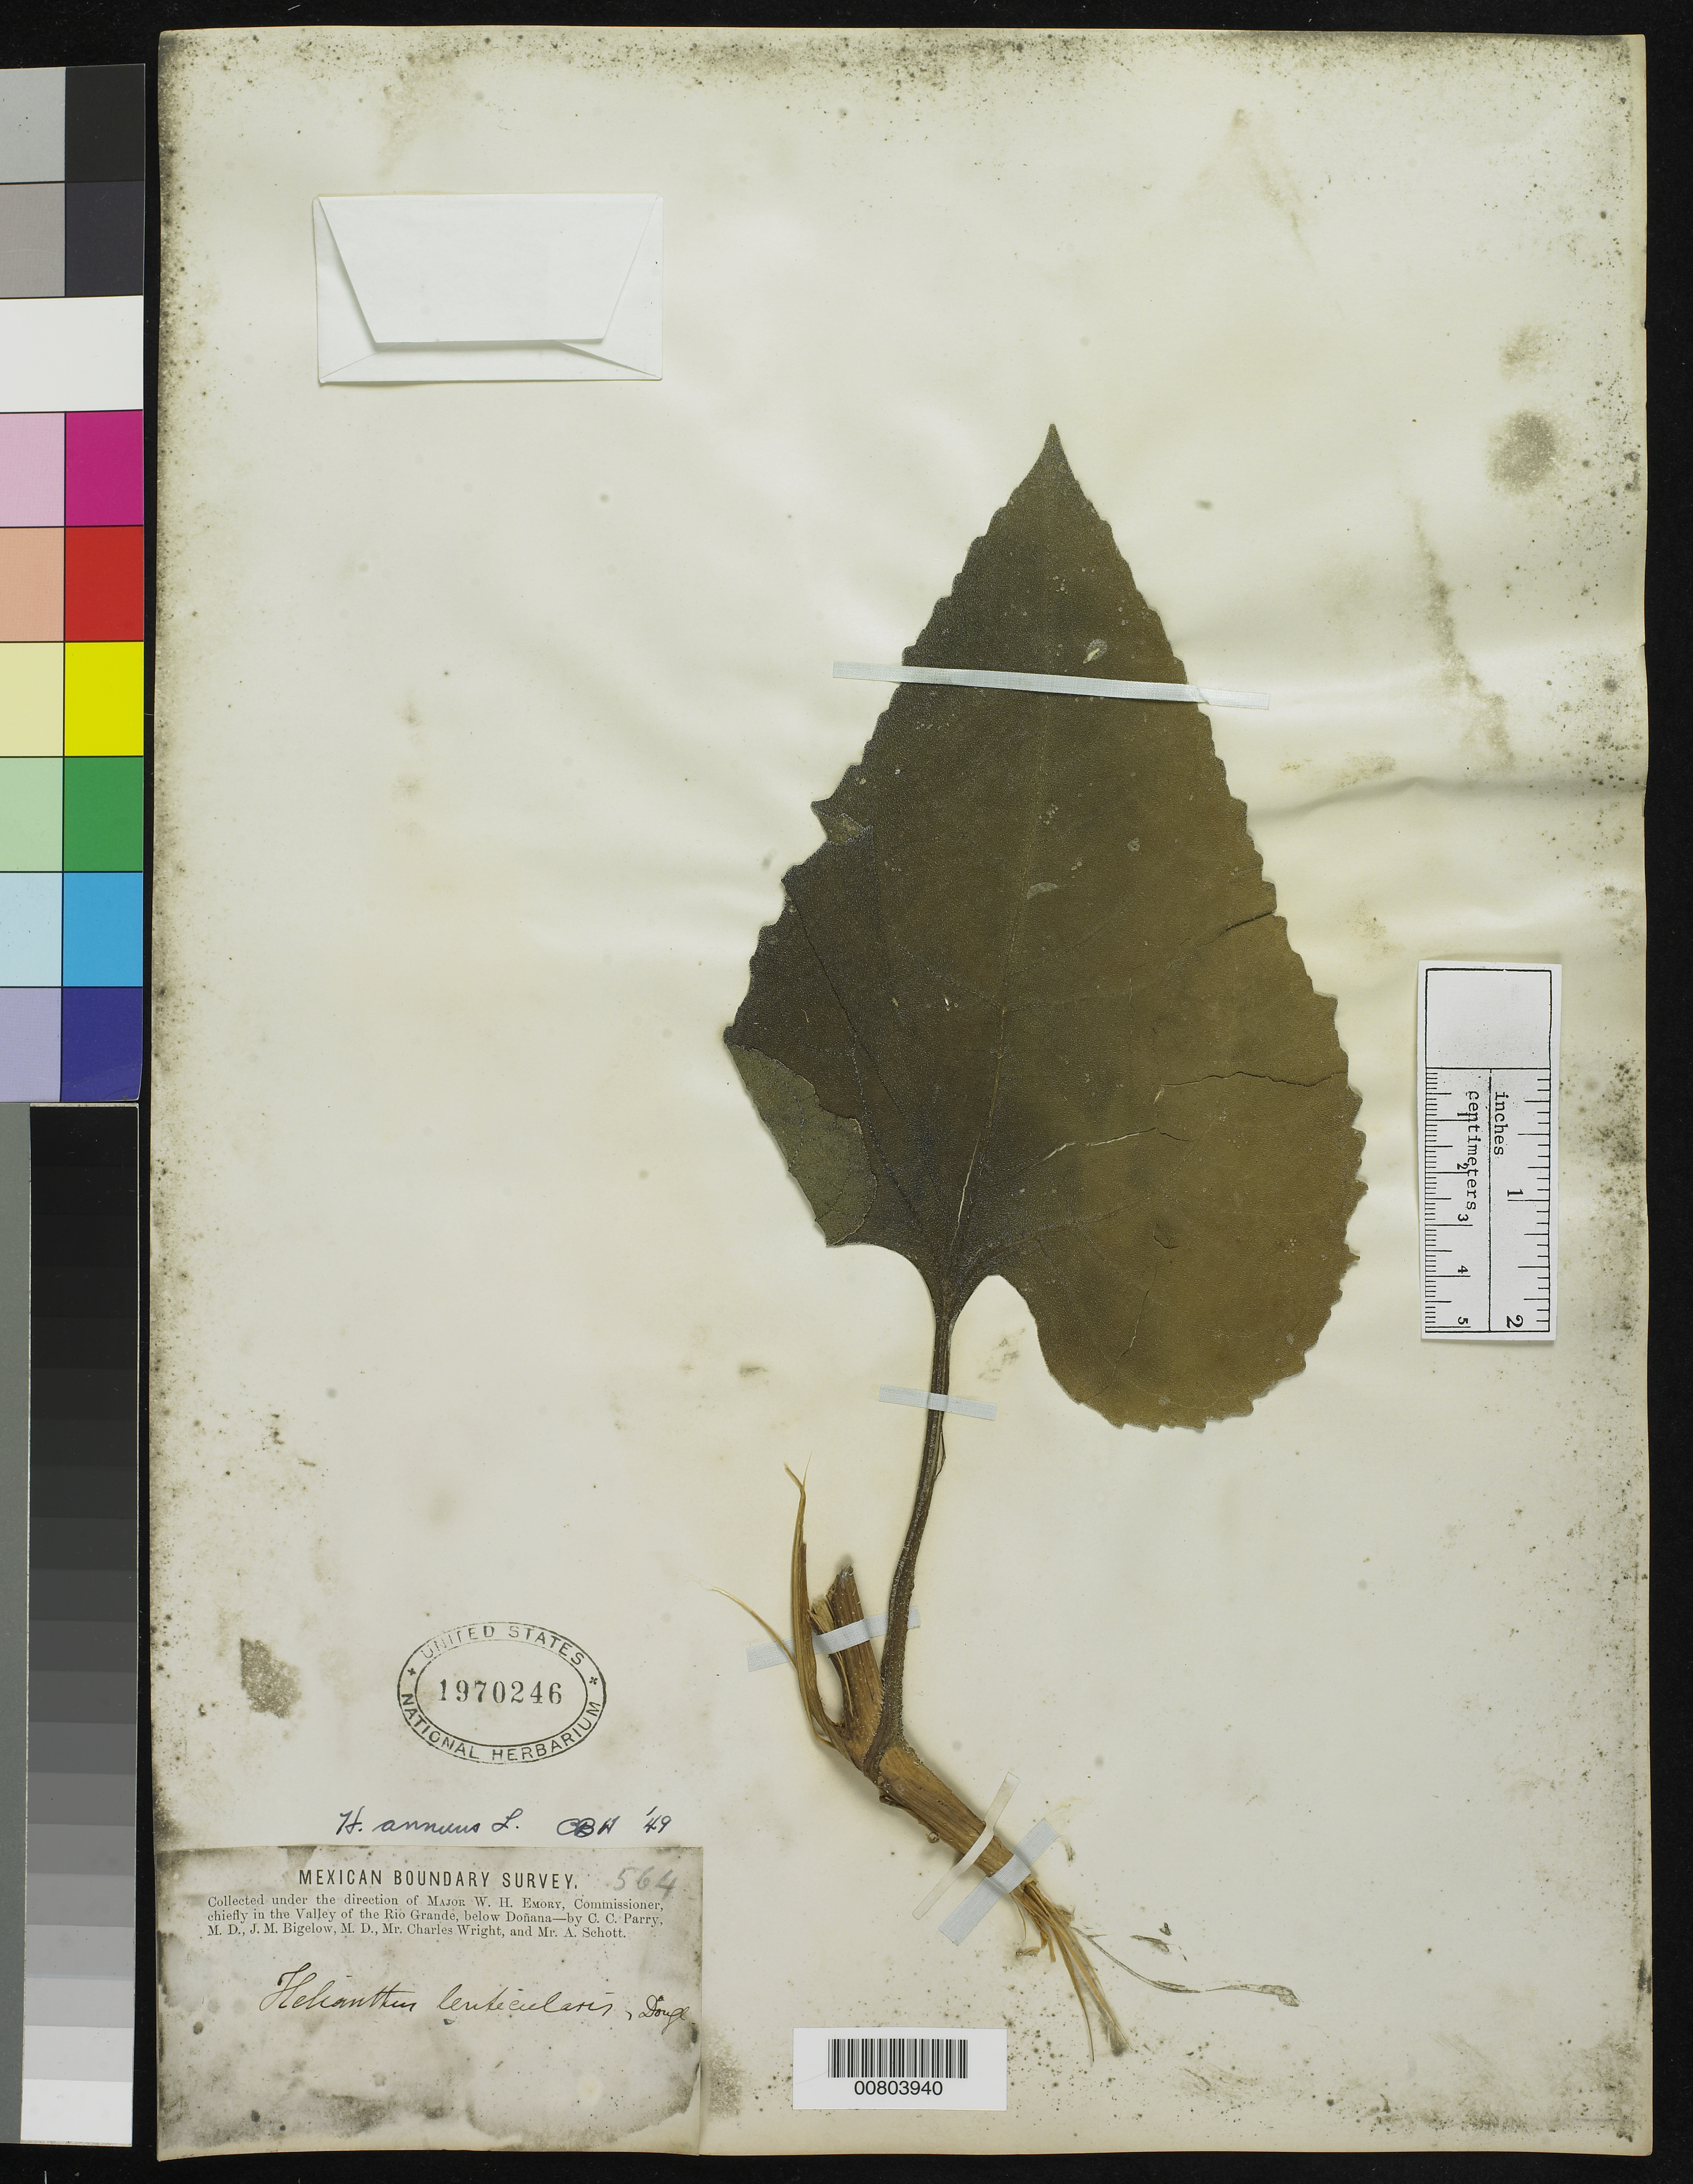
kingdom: Plantae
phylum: Tracheophyta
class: Magnoliopsida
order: Asterales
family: Asteraceae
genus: Helianthus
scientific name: Helianthus annuus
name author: L.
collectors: C. C. Parry, J. M. Bigelow, C. Wright & A. C. V. Schott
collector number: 564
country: United States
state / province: New Mexico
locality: Valley of the Rio Grande, below Doñana, New Mexico.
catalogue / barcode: US 1970246